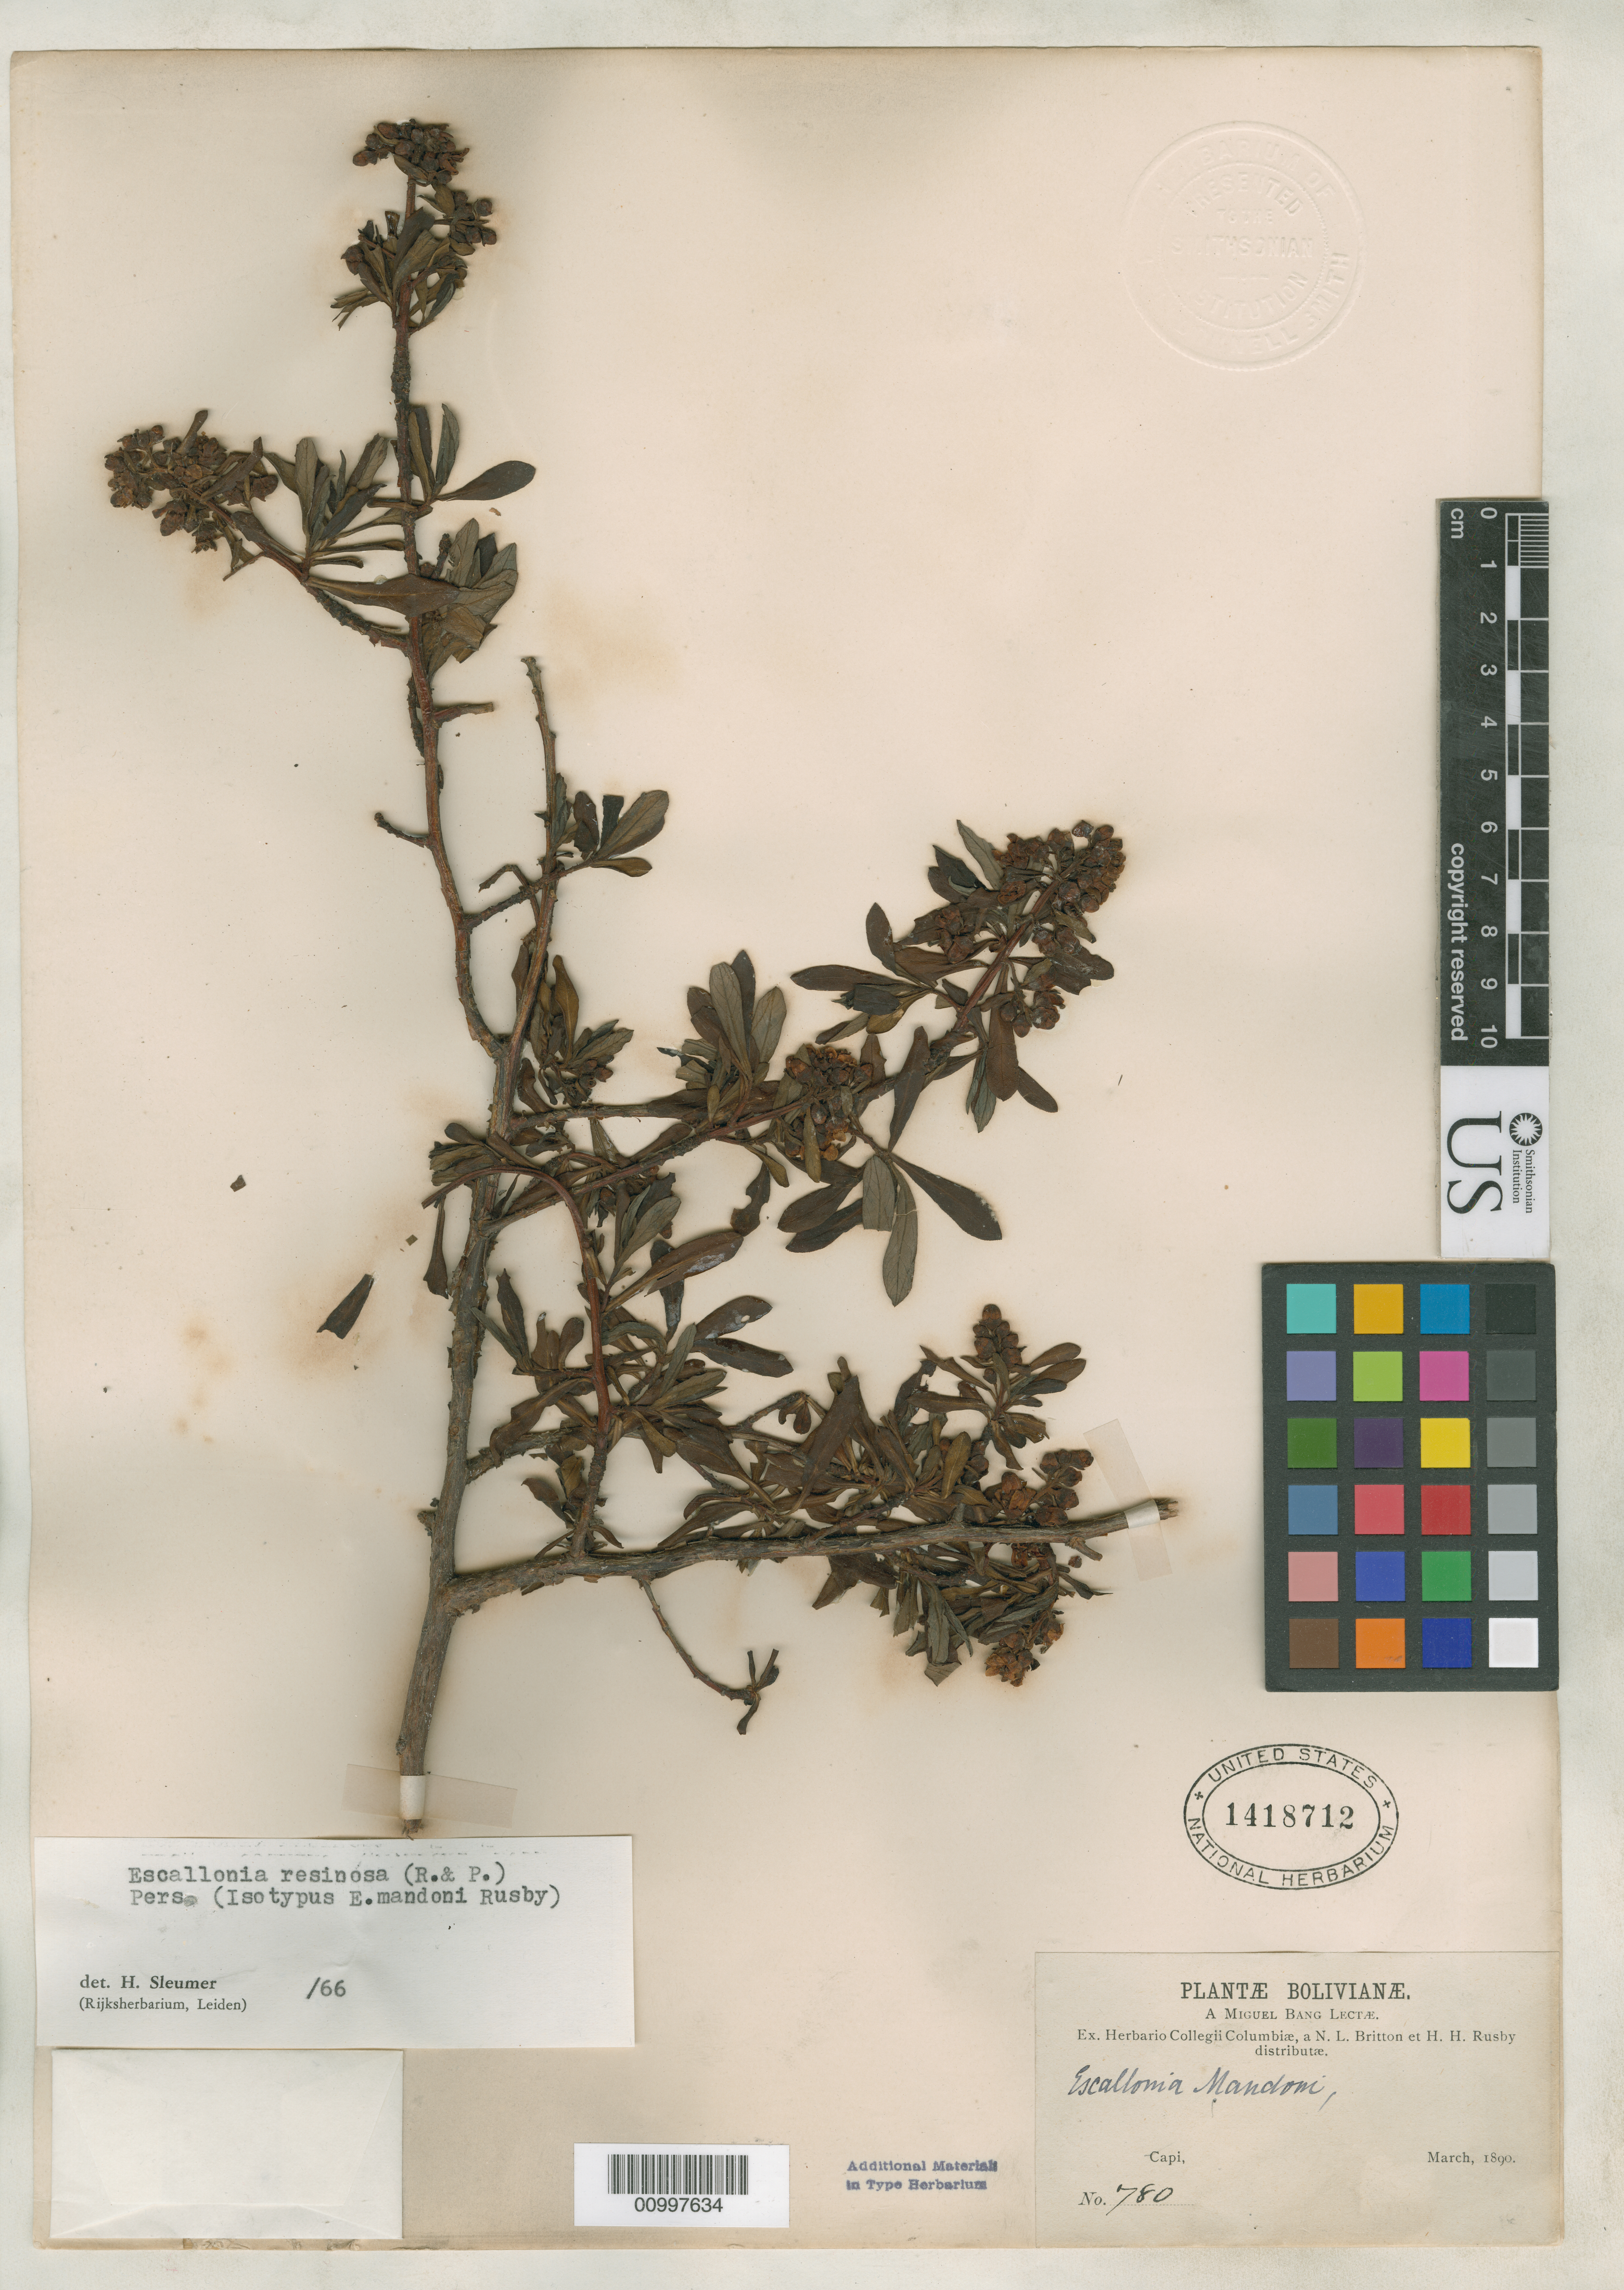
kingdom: Plantae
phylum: Tracheophyta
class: Magnoliopsida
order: Escalloniales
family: Escalloniaceae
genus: Escallonia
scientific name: Escallonia mandonii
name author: Rusby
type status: Isotype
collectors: M. Bang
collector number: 780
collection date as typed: Mar 1890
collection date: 1890-03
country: Bolivia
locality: Capi.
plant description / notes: Specimen ex John Donnell Smith herbarium.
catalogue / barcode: US 1418712